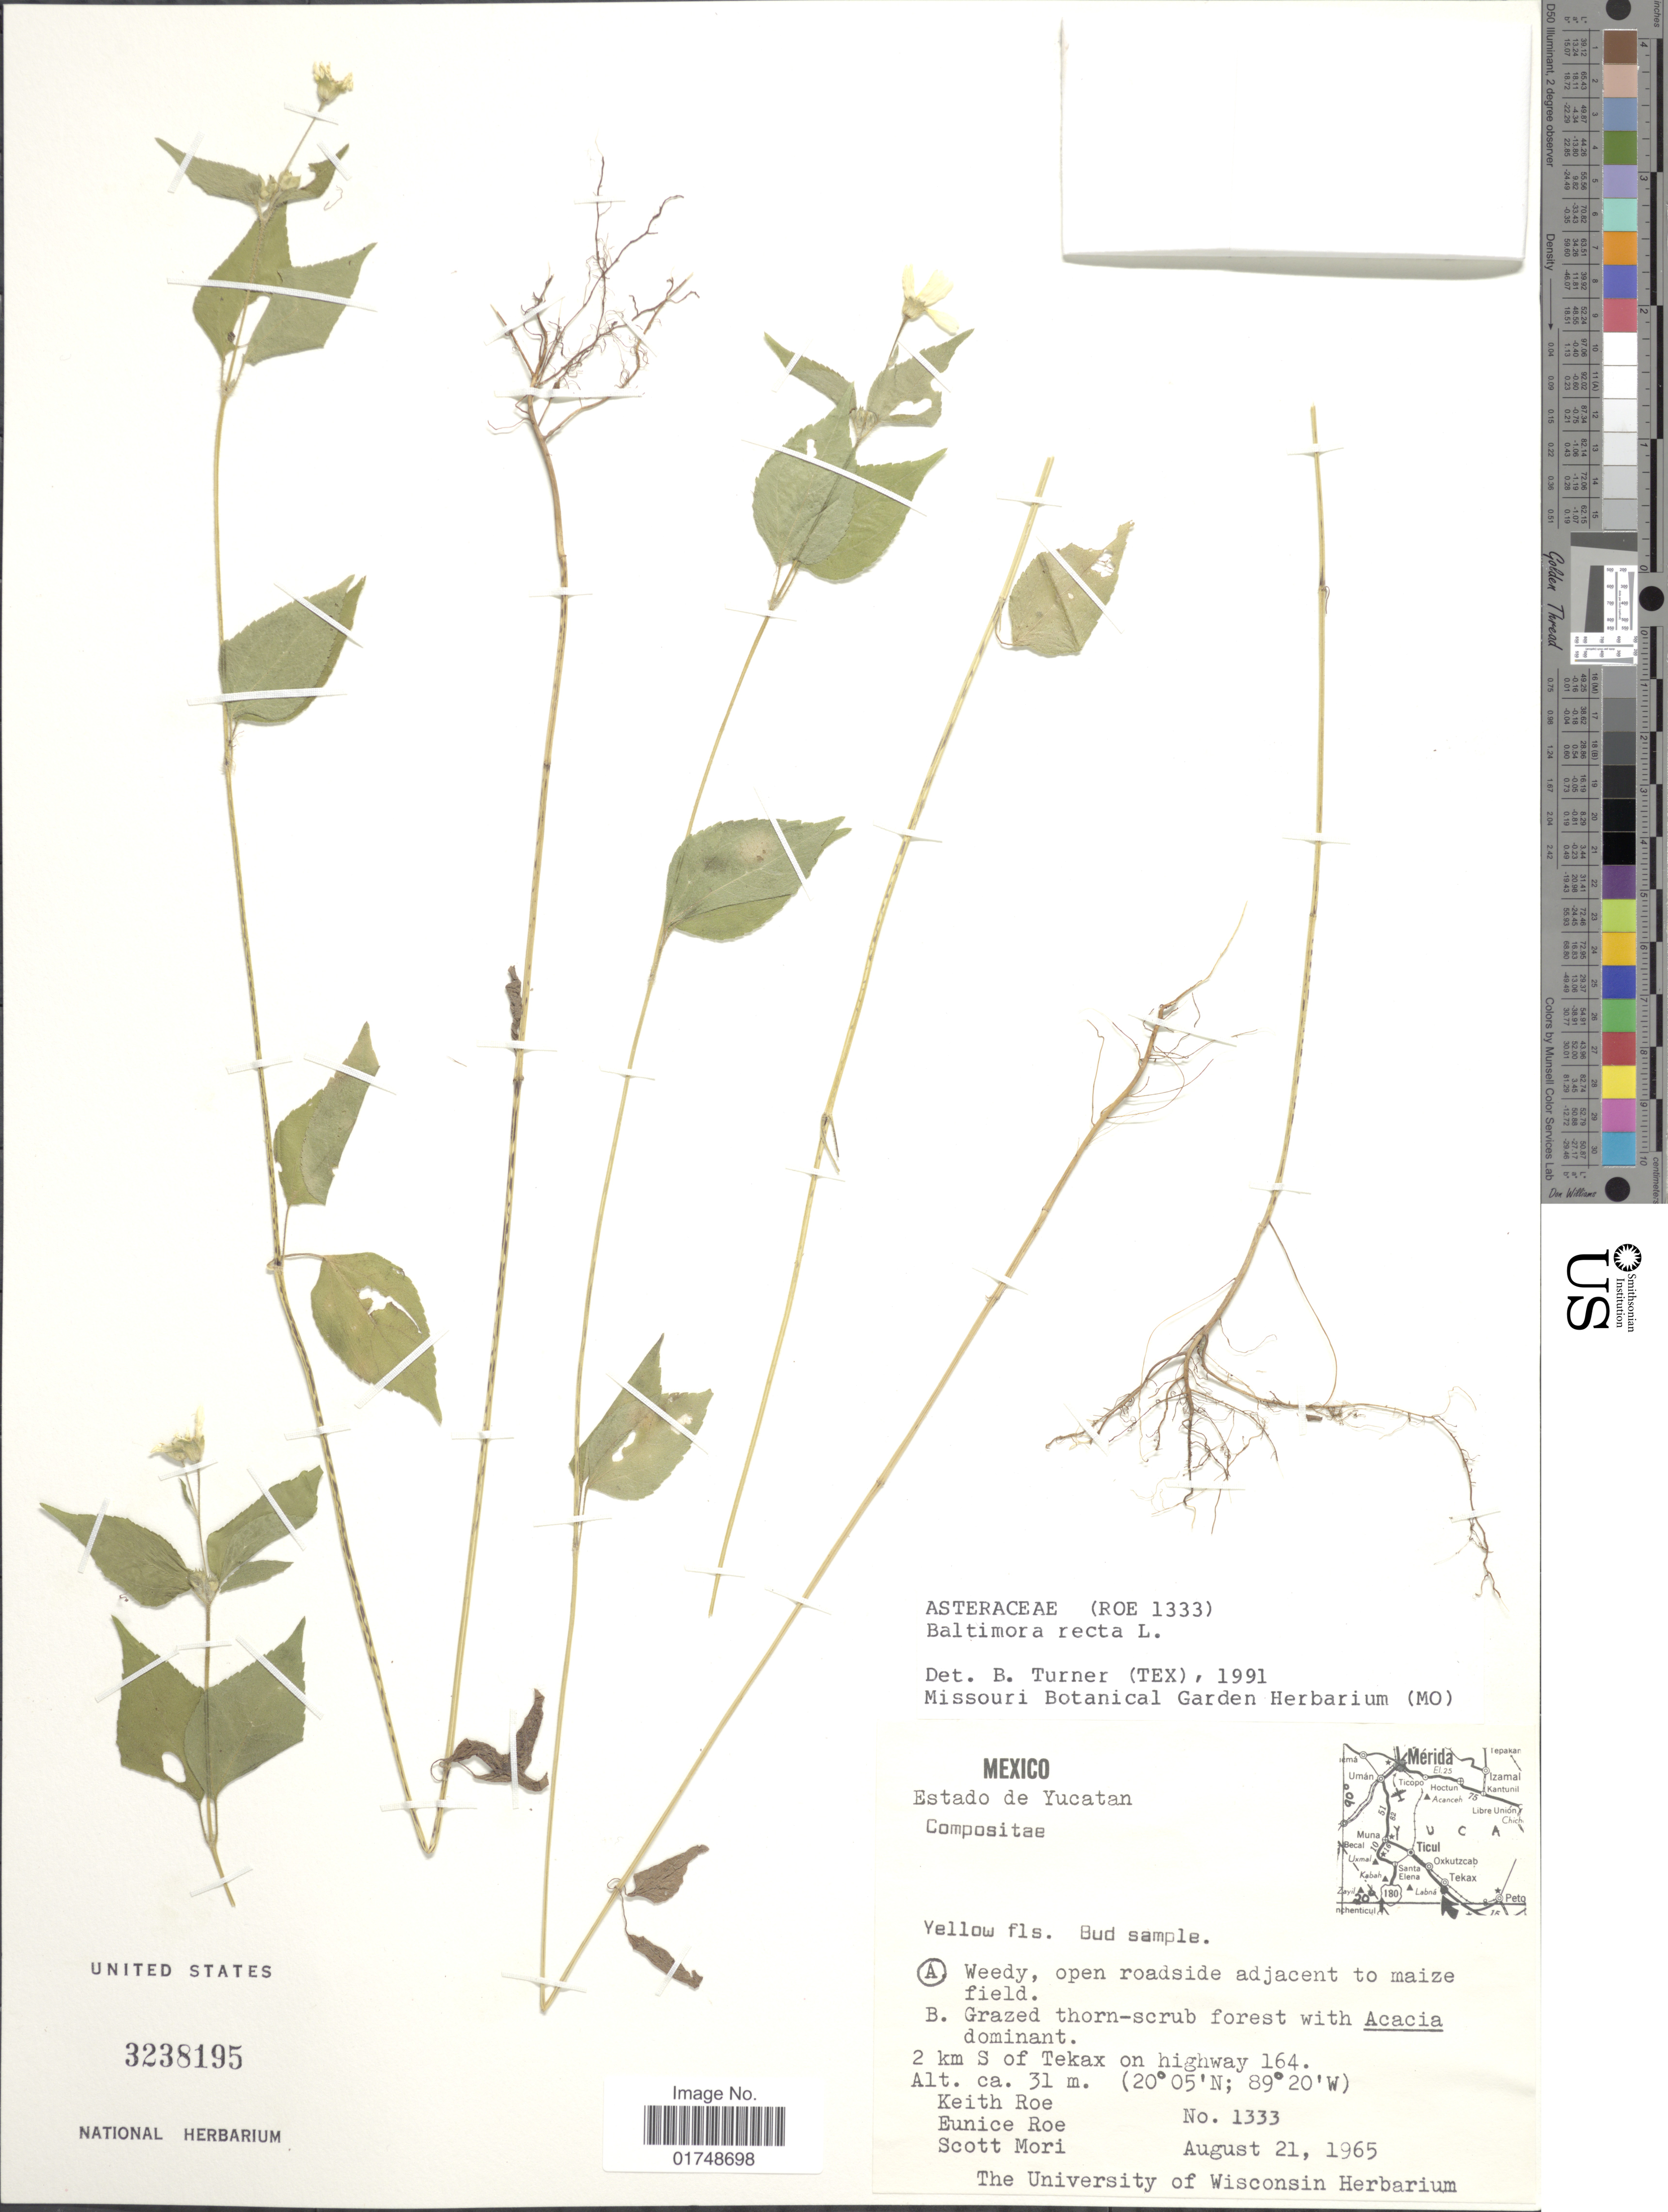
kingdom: Plantae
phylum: Tracheophyta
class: Magnoliopsida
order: Asterales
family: Asteraceae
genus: Baltimora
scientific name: Baltimora recta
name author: L.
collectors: K. E. Roe, E. Roe & S. Mori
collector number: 1333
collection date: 1965-08-21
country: Mexico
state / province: Yucatán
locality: Estado de Yucatan. A. Weedy, open roadside adjacent to maize field. B. Grazed thorne-scrub forest with Acacia dominant. 2 km S of Tekax on highway 164.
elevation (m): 31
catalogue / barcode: US 3238195